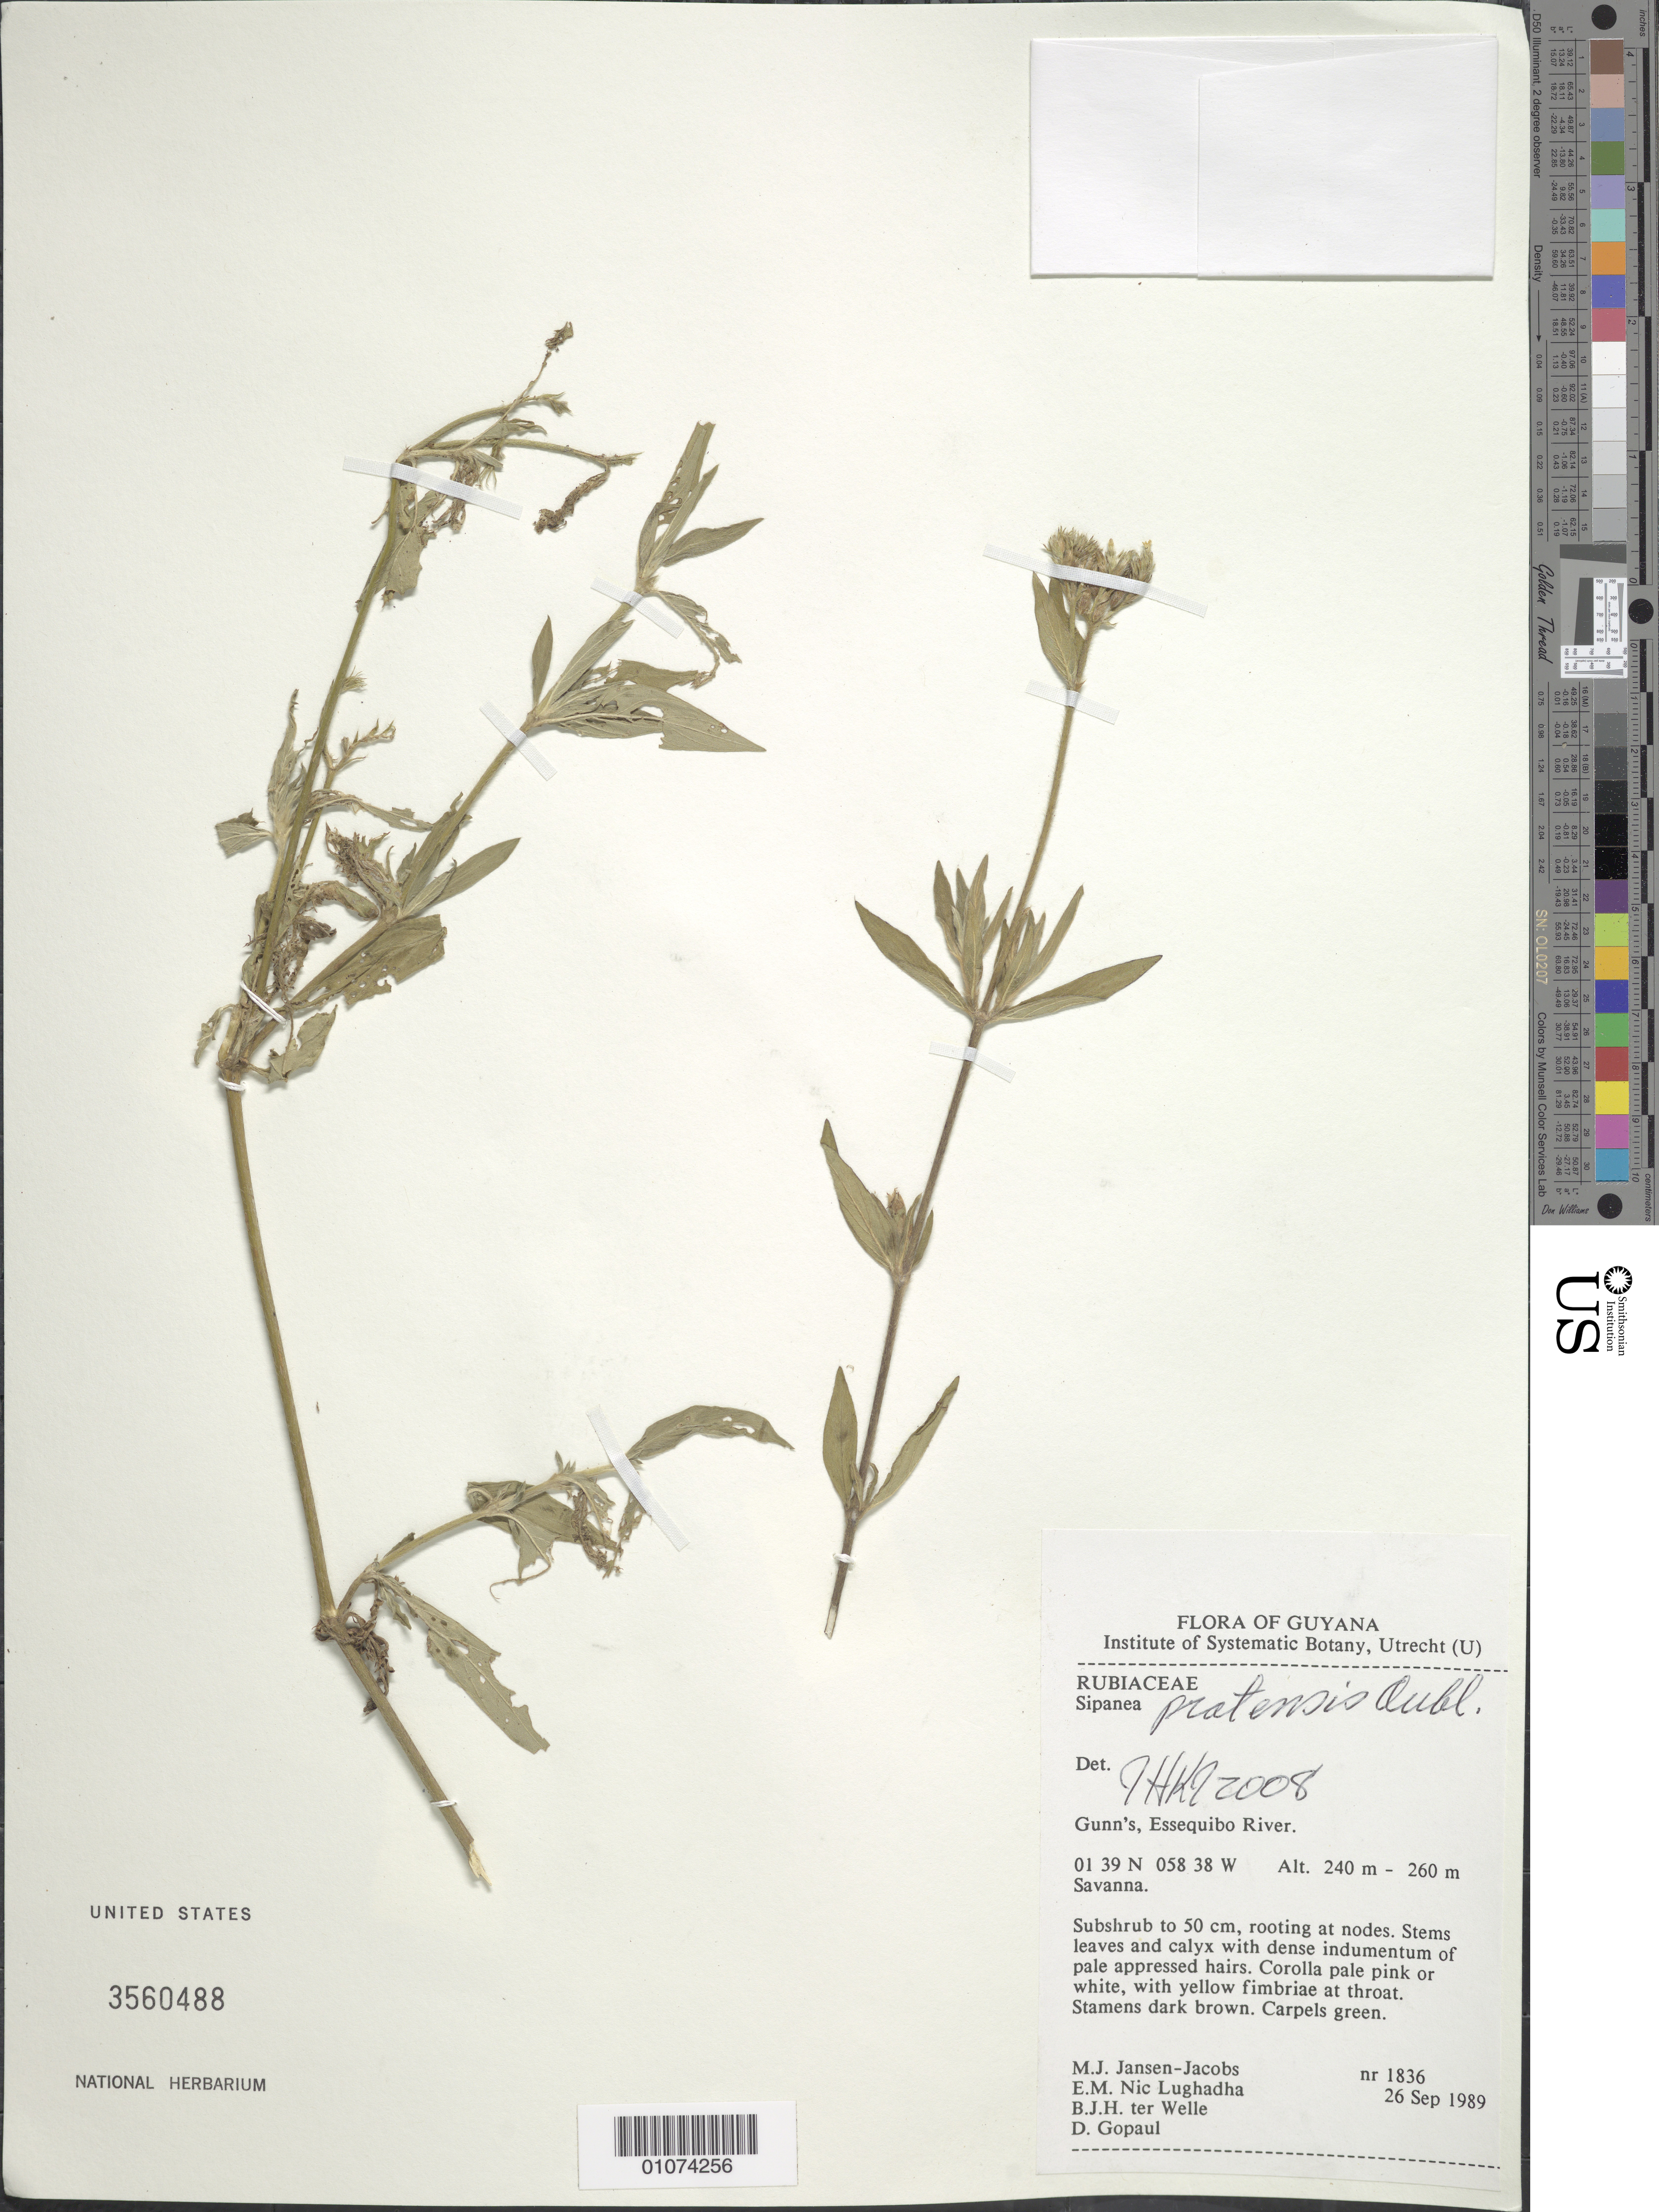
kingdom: Plantae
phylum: Tracheophyta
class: Magnoliopsida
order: Gentianales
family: Rubiaceae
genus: Sipanea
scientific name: Sipanea pratensis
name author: Aubl.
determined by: Kirkbride, J. H.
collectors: M. J. Jansen-Jacobs, E. Nic Lughadha, B. Welle & D. Gopaul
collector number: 1836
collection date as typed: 26-Sep-89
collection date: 1989-09-26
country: Guyana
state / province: U. Takutu-U. Essequibo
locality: Gunn's, Essequibo River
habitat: Savanna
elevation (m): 240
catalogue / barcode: US 3560488